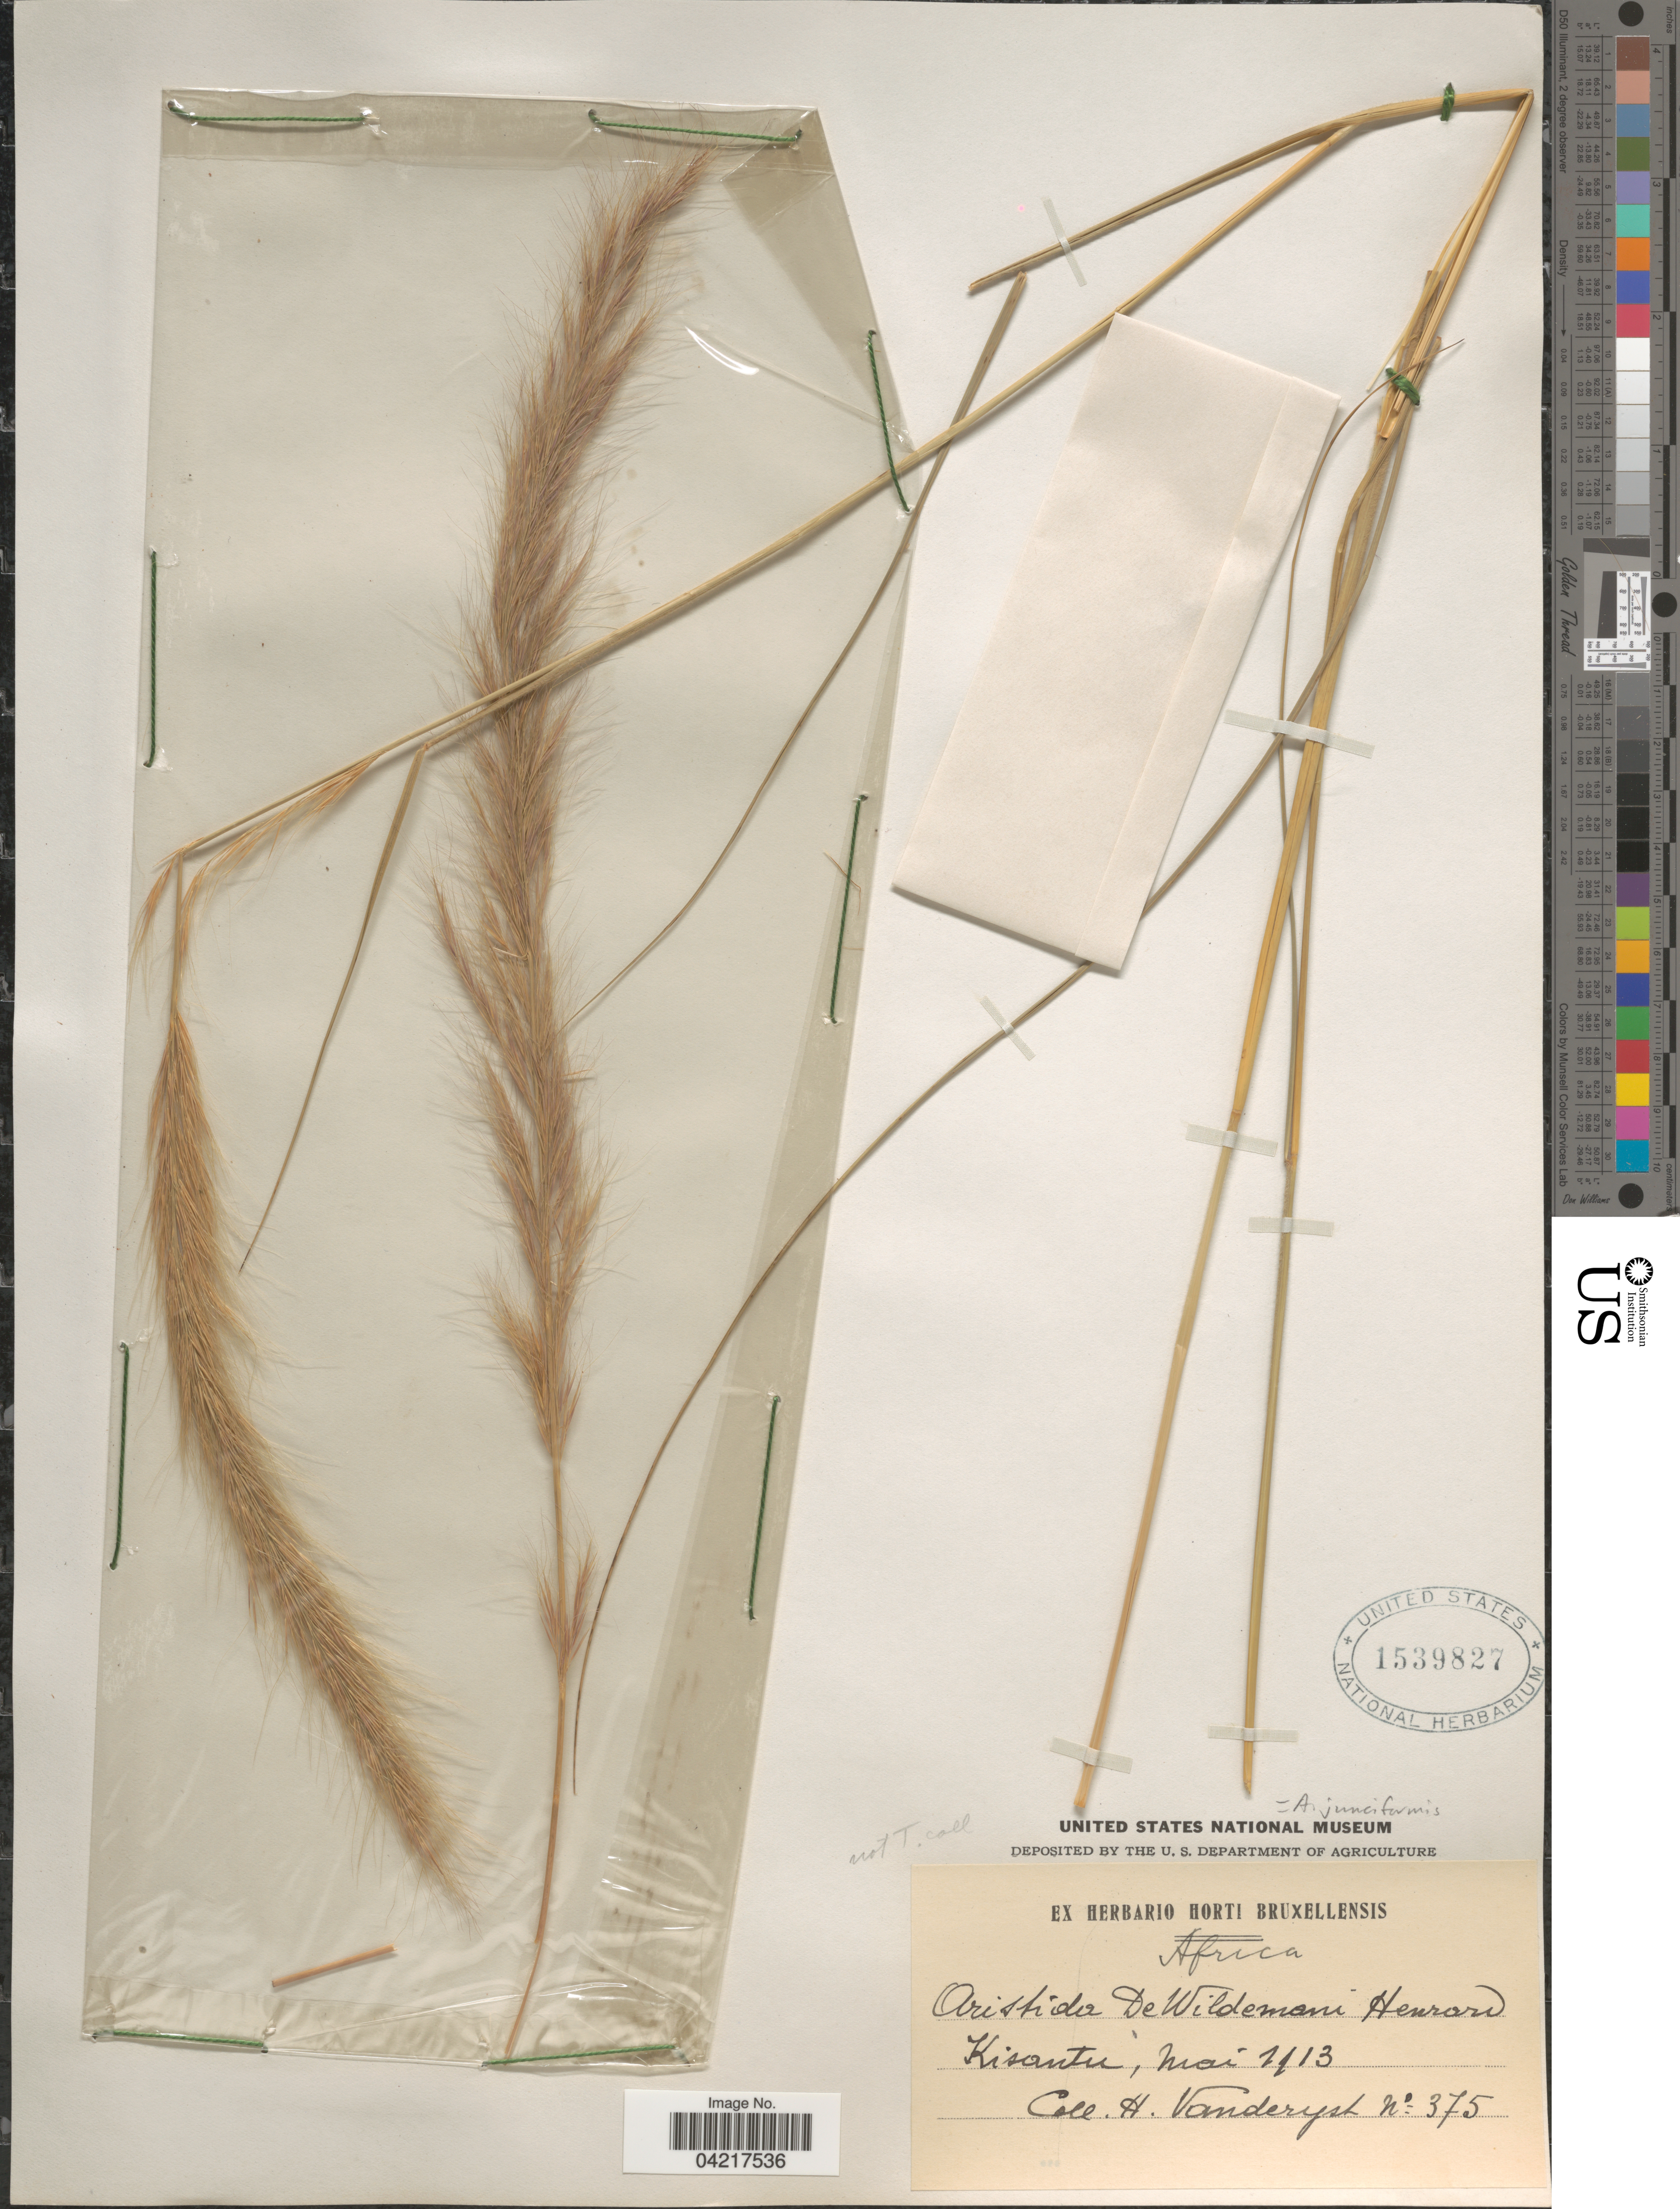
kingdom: Plantae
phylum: Tracheophyta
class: Liliopsida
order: Poales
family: Poaceae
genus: Aristida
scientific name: Aristida junciformis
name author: Trin. & Rupr.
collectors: H. J. R. Vanderyst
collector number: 375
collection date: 1913-05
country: Congo, Democratic Republic of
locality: Africa. Kisantu.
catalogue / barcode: US 1539827